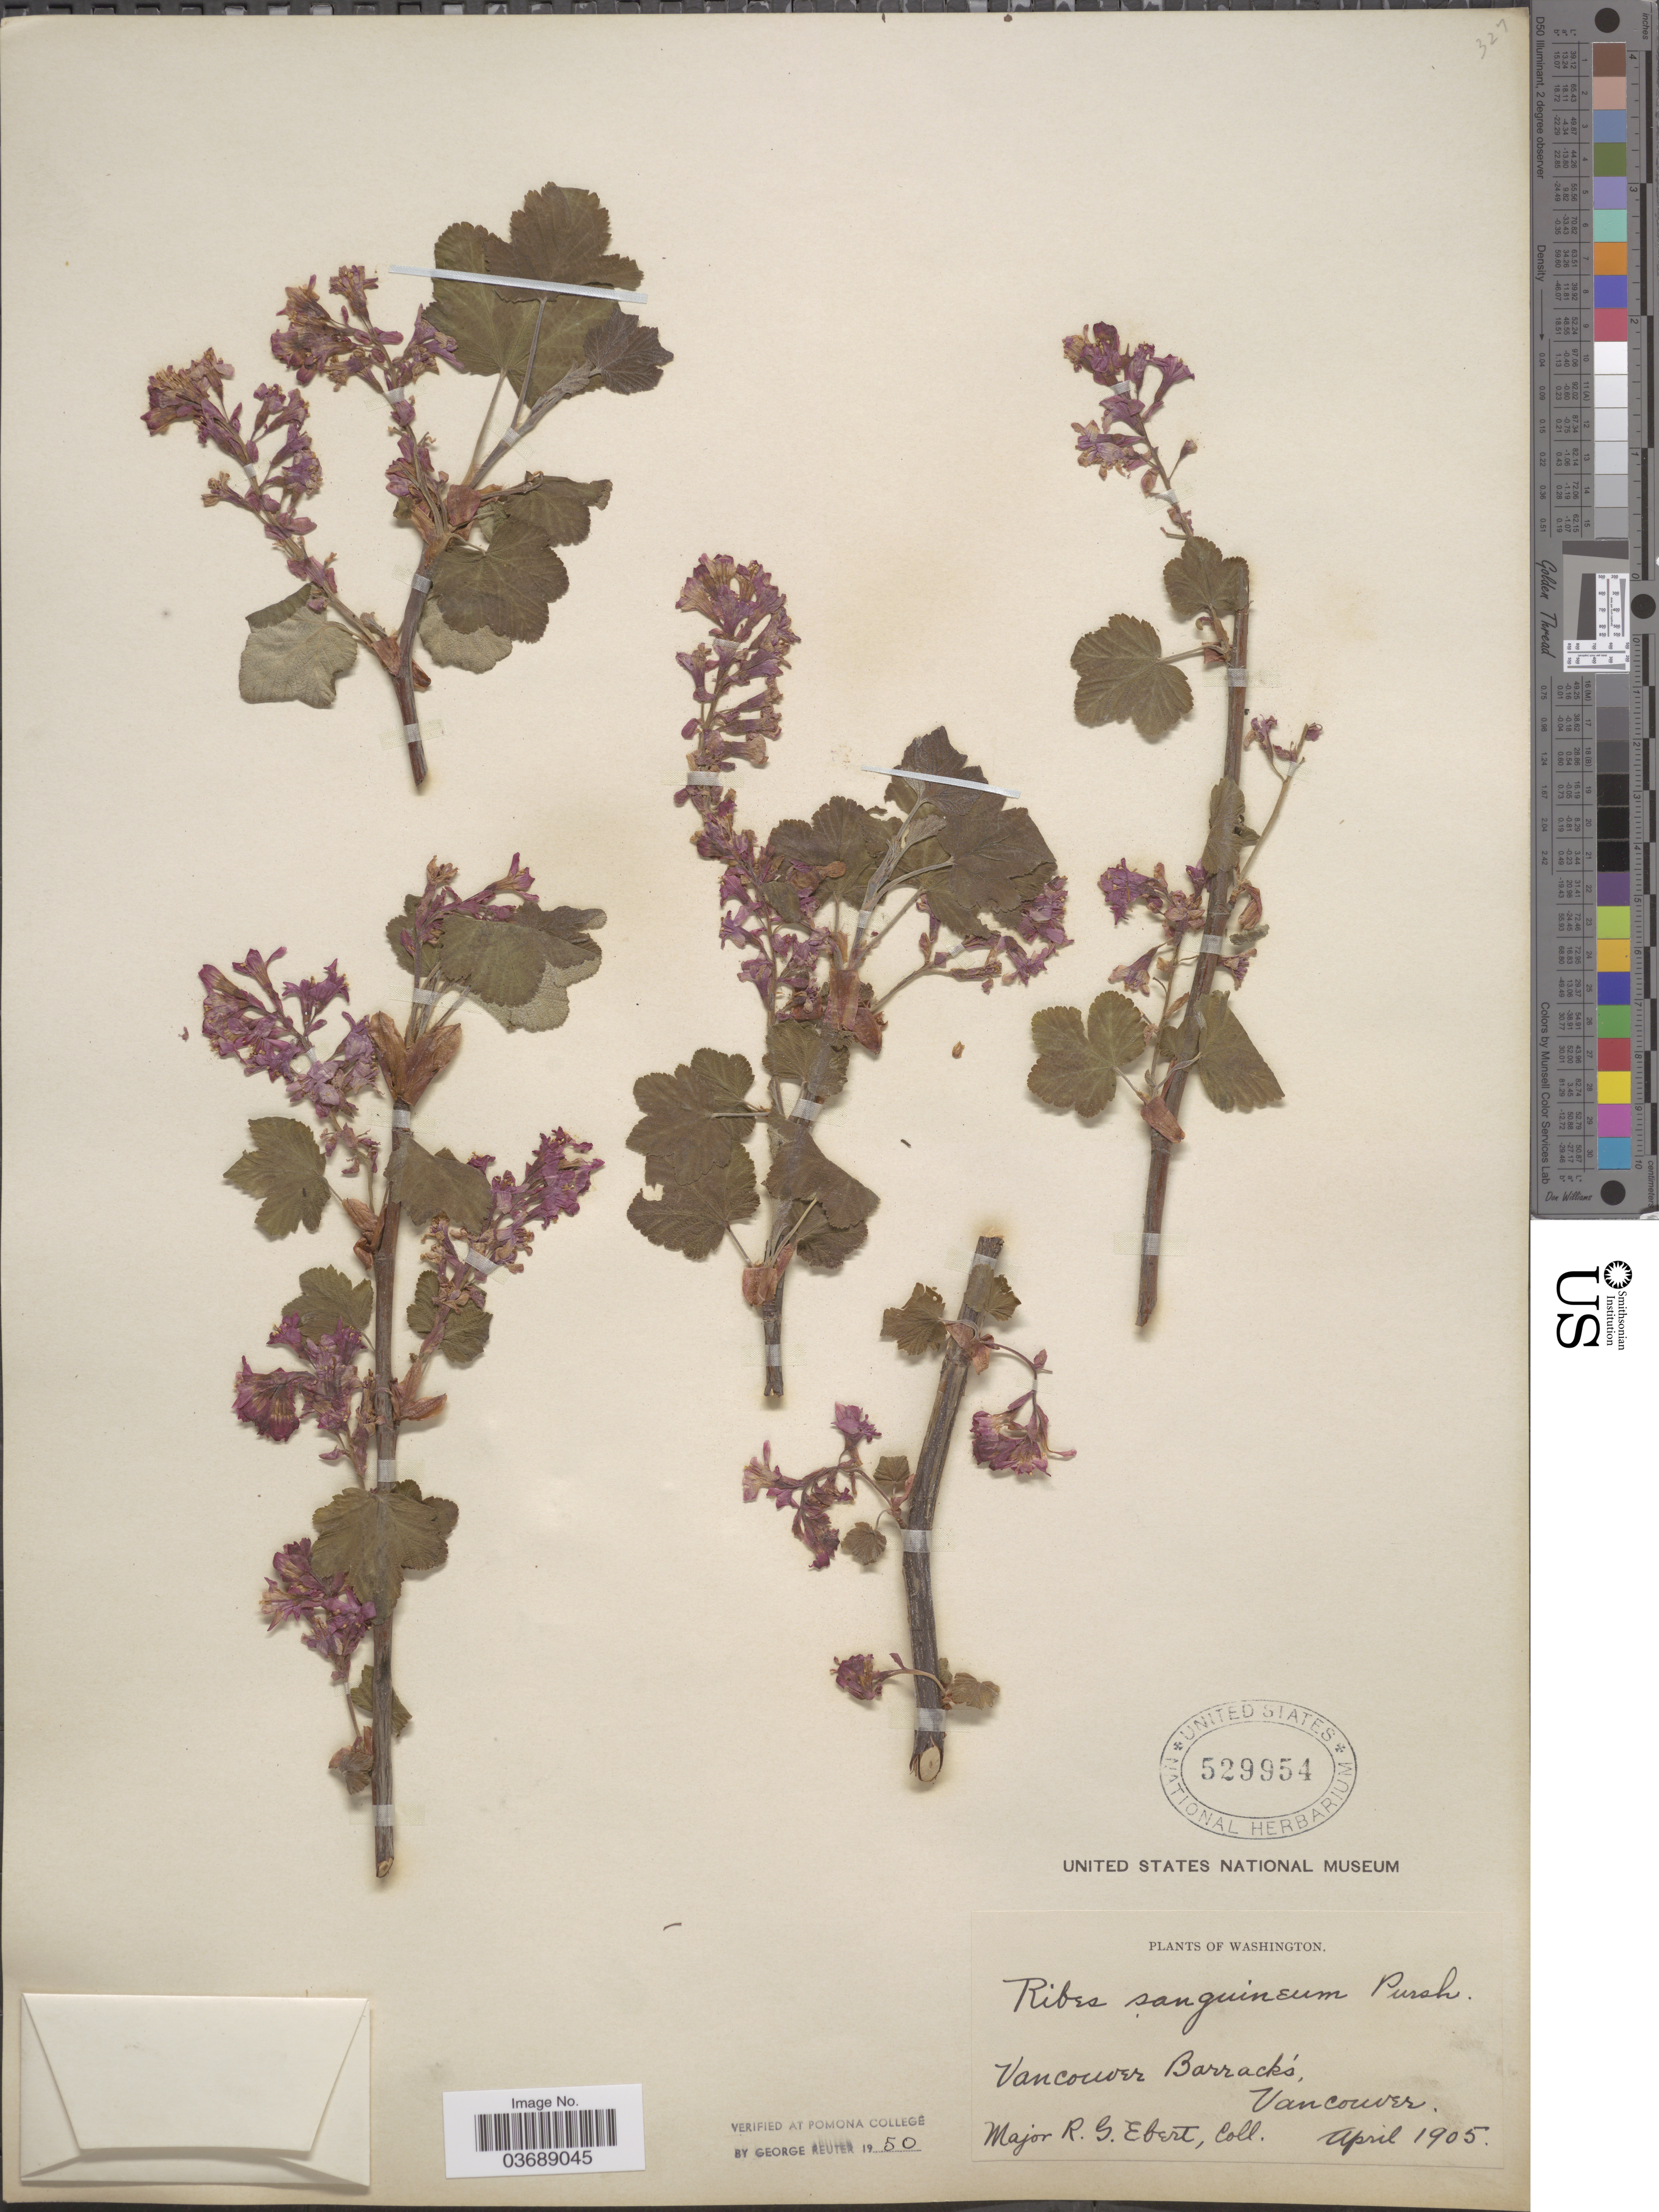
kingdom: Plantae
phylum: Tracheophyta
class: Magnoliopsida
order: Saxifragales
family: Grossulariaceae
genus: Ribes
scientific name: Ribes sanguineum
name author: Pursh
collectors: M. Ebert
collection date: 1905-04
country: Canada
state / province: British Columbia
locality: Vancouver Barrack's, Vancouver.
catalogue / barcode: US 529954